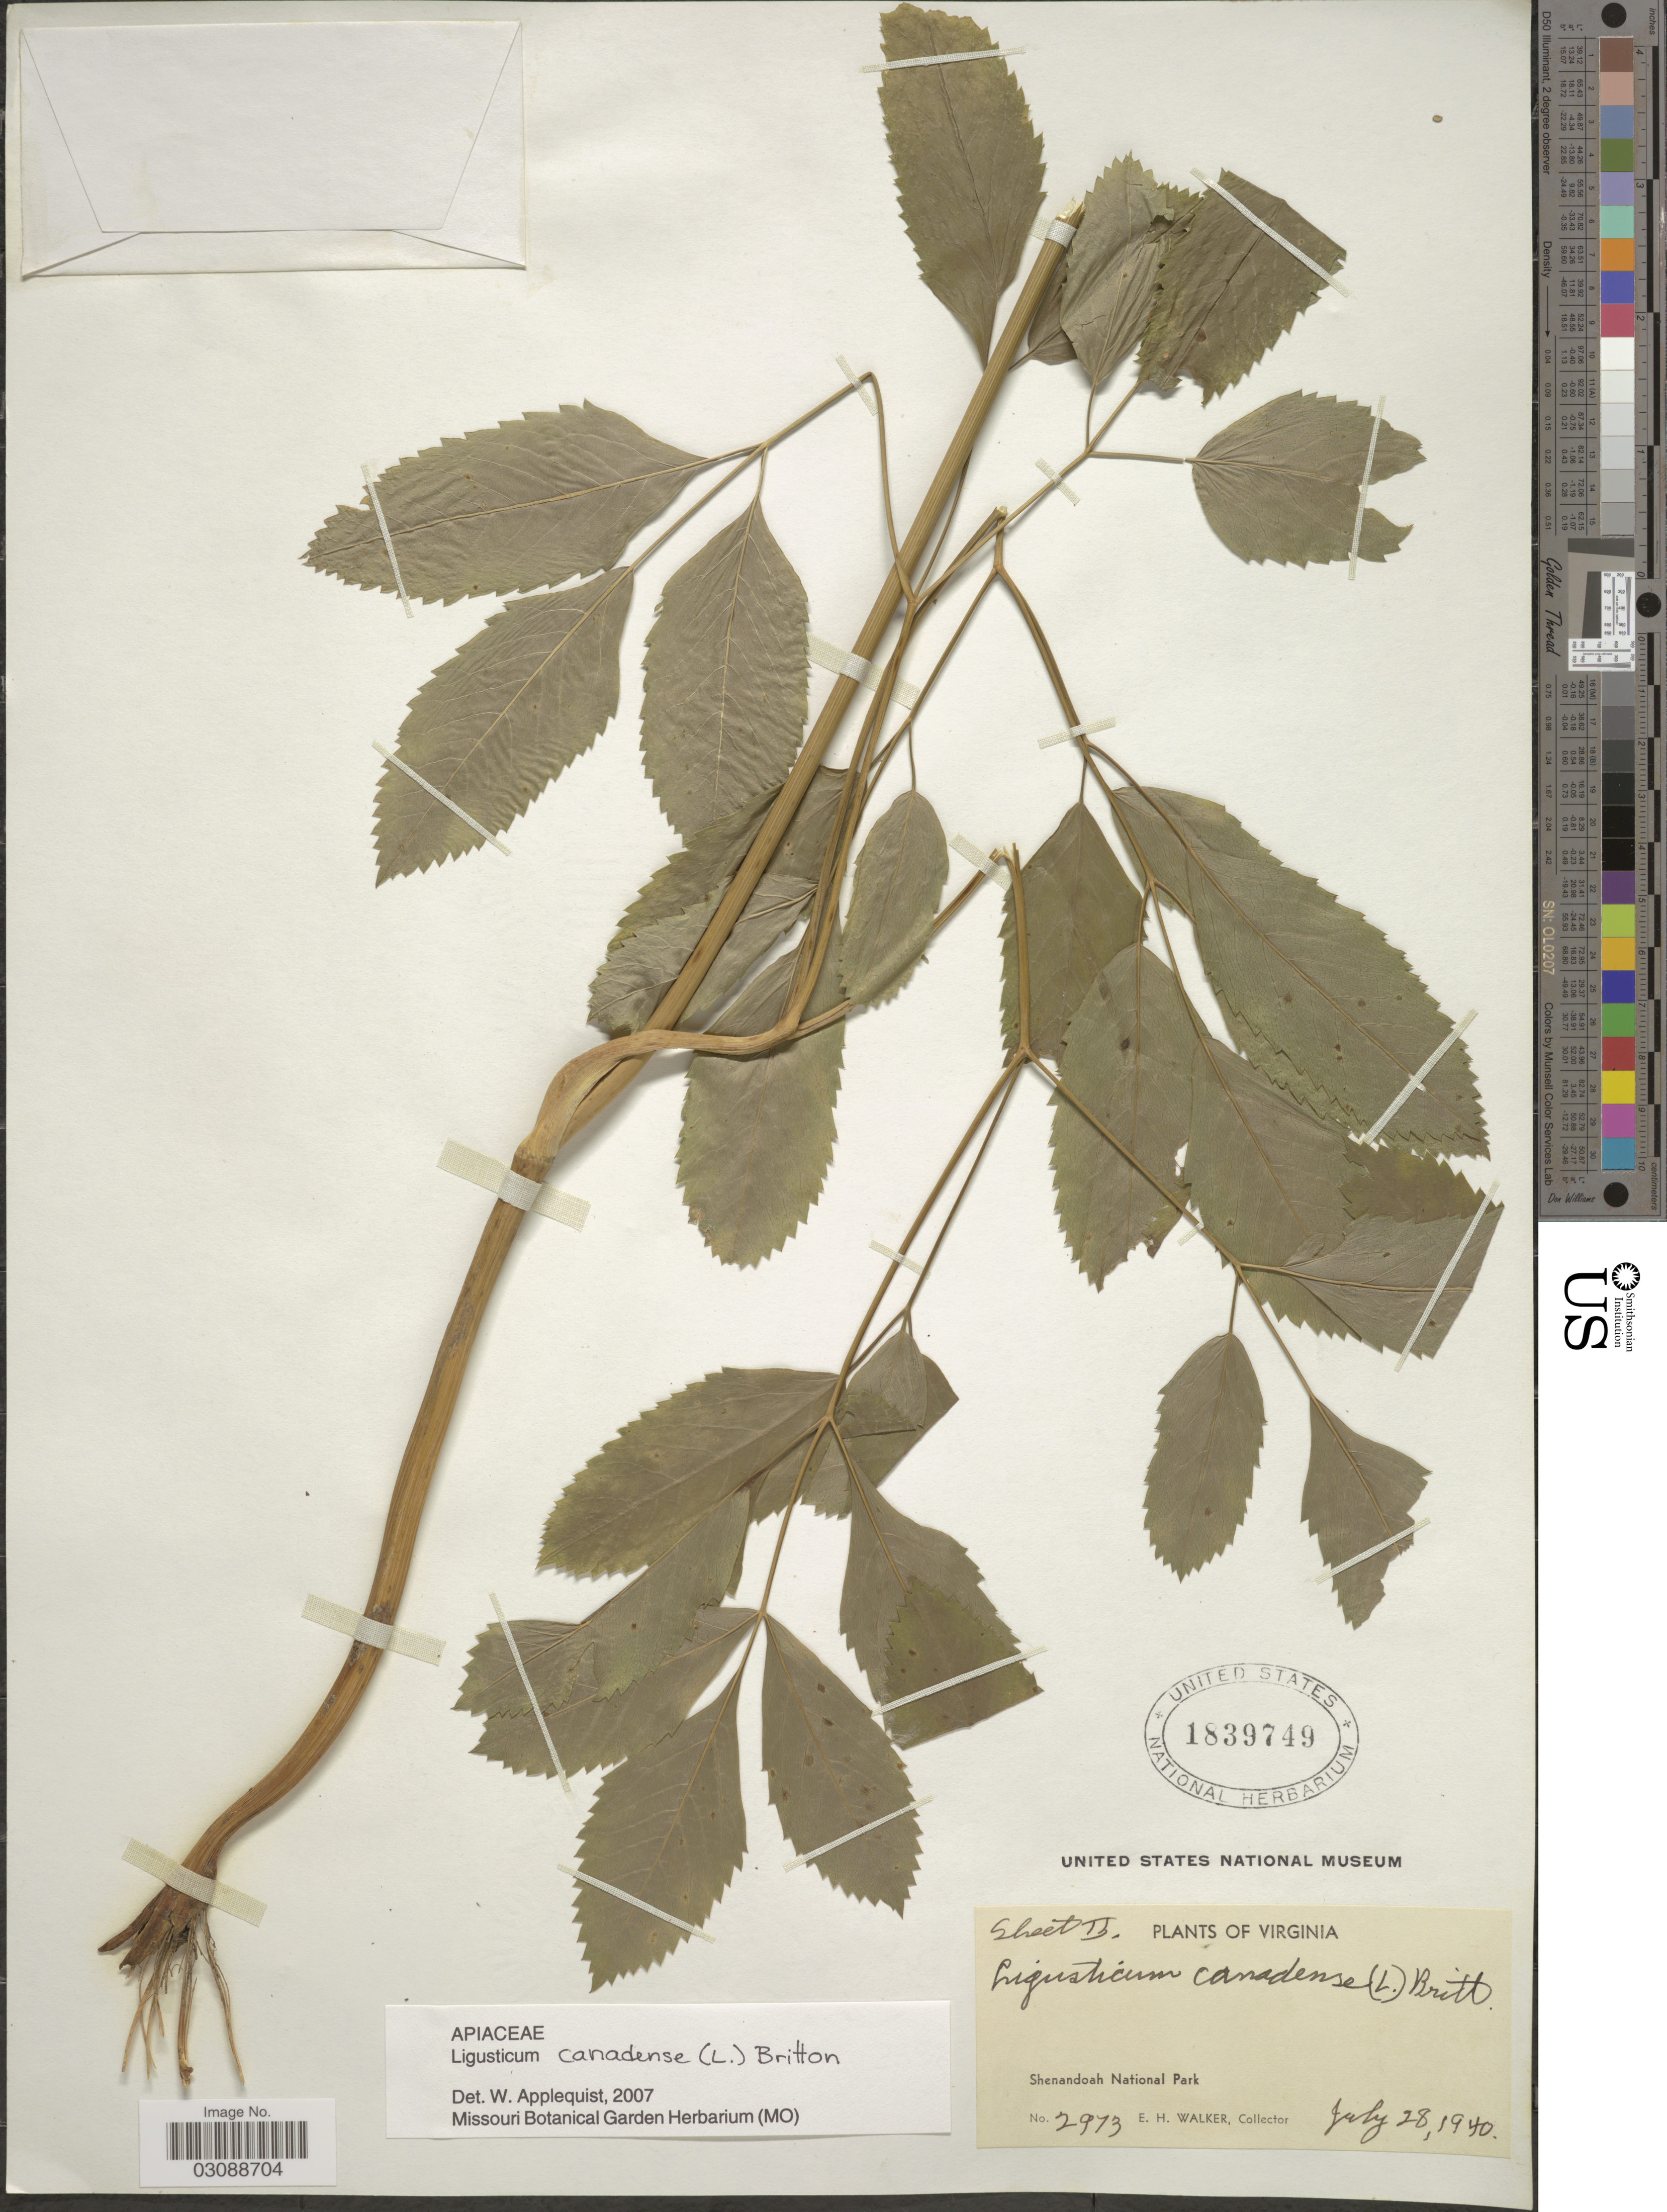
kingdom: Plantae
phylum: Tracheophyta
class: Magnoliopsida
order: Apiales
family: Apiaceae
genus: Ligusticum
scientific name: Ligusticum canadense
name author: (L.) Britton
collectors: E. H. Walker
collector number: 2973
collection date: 1940-07-28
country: United States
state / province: Virginia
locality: Shenandoah National Park.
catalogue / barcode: US 1839749